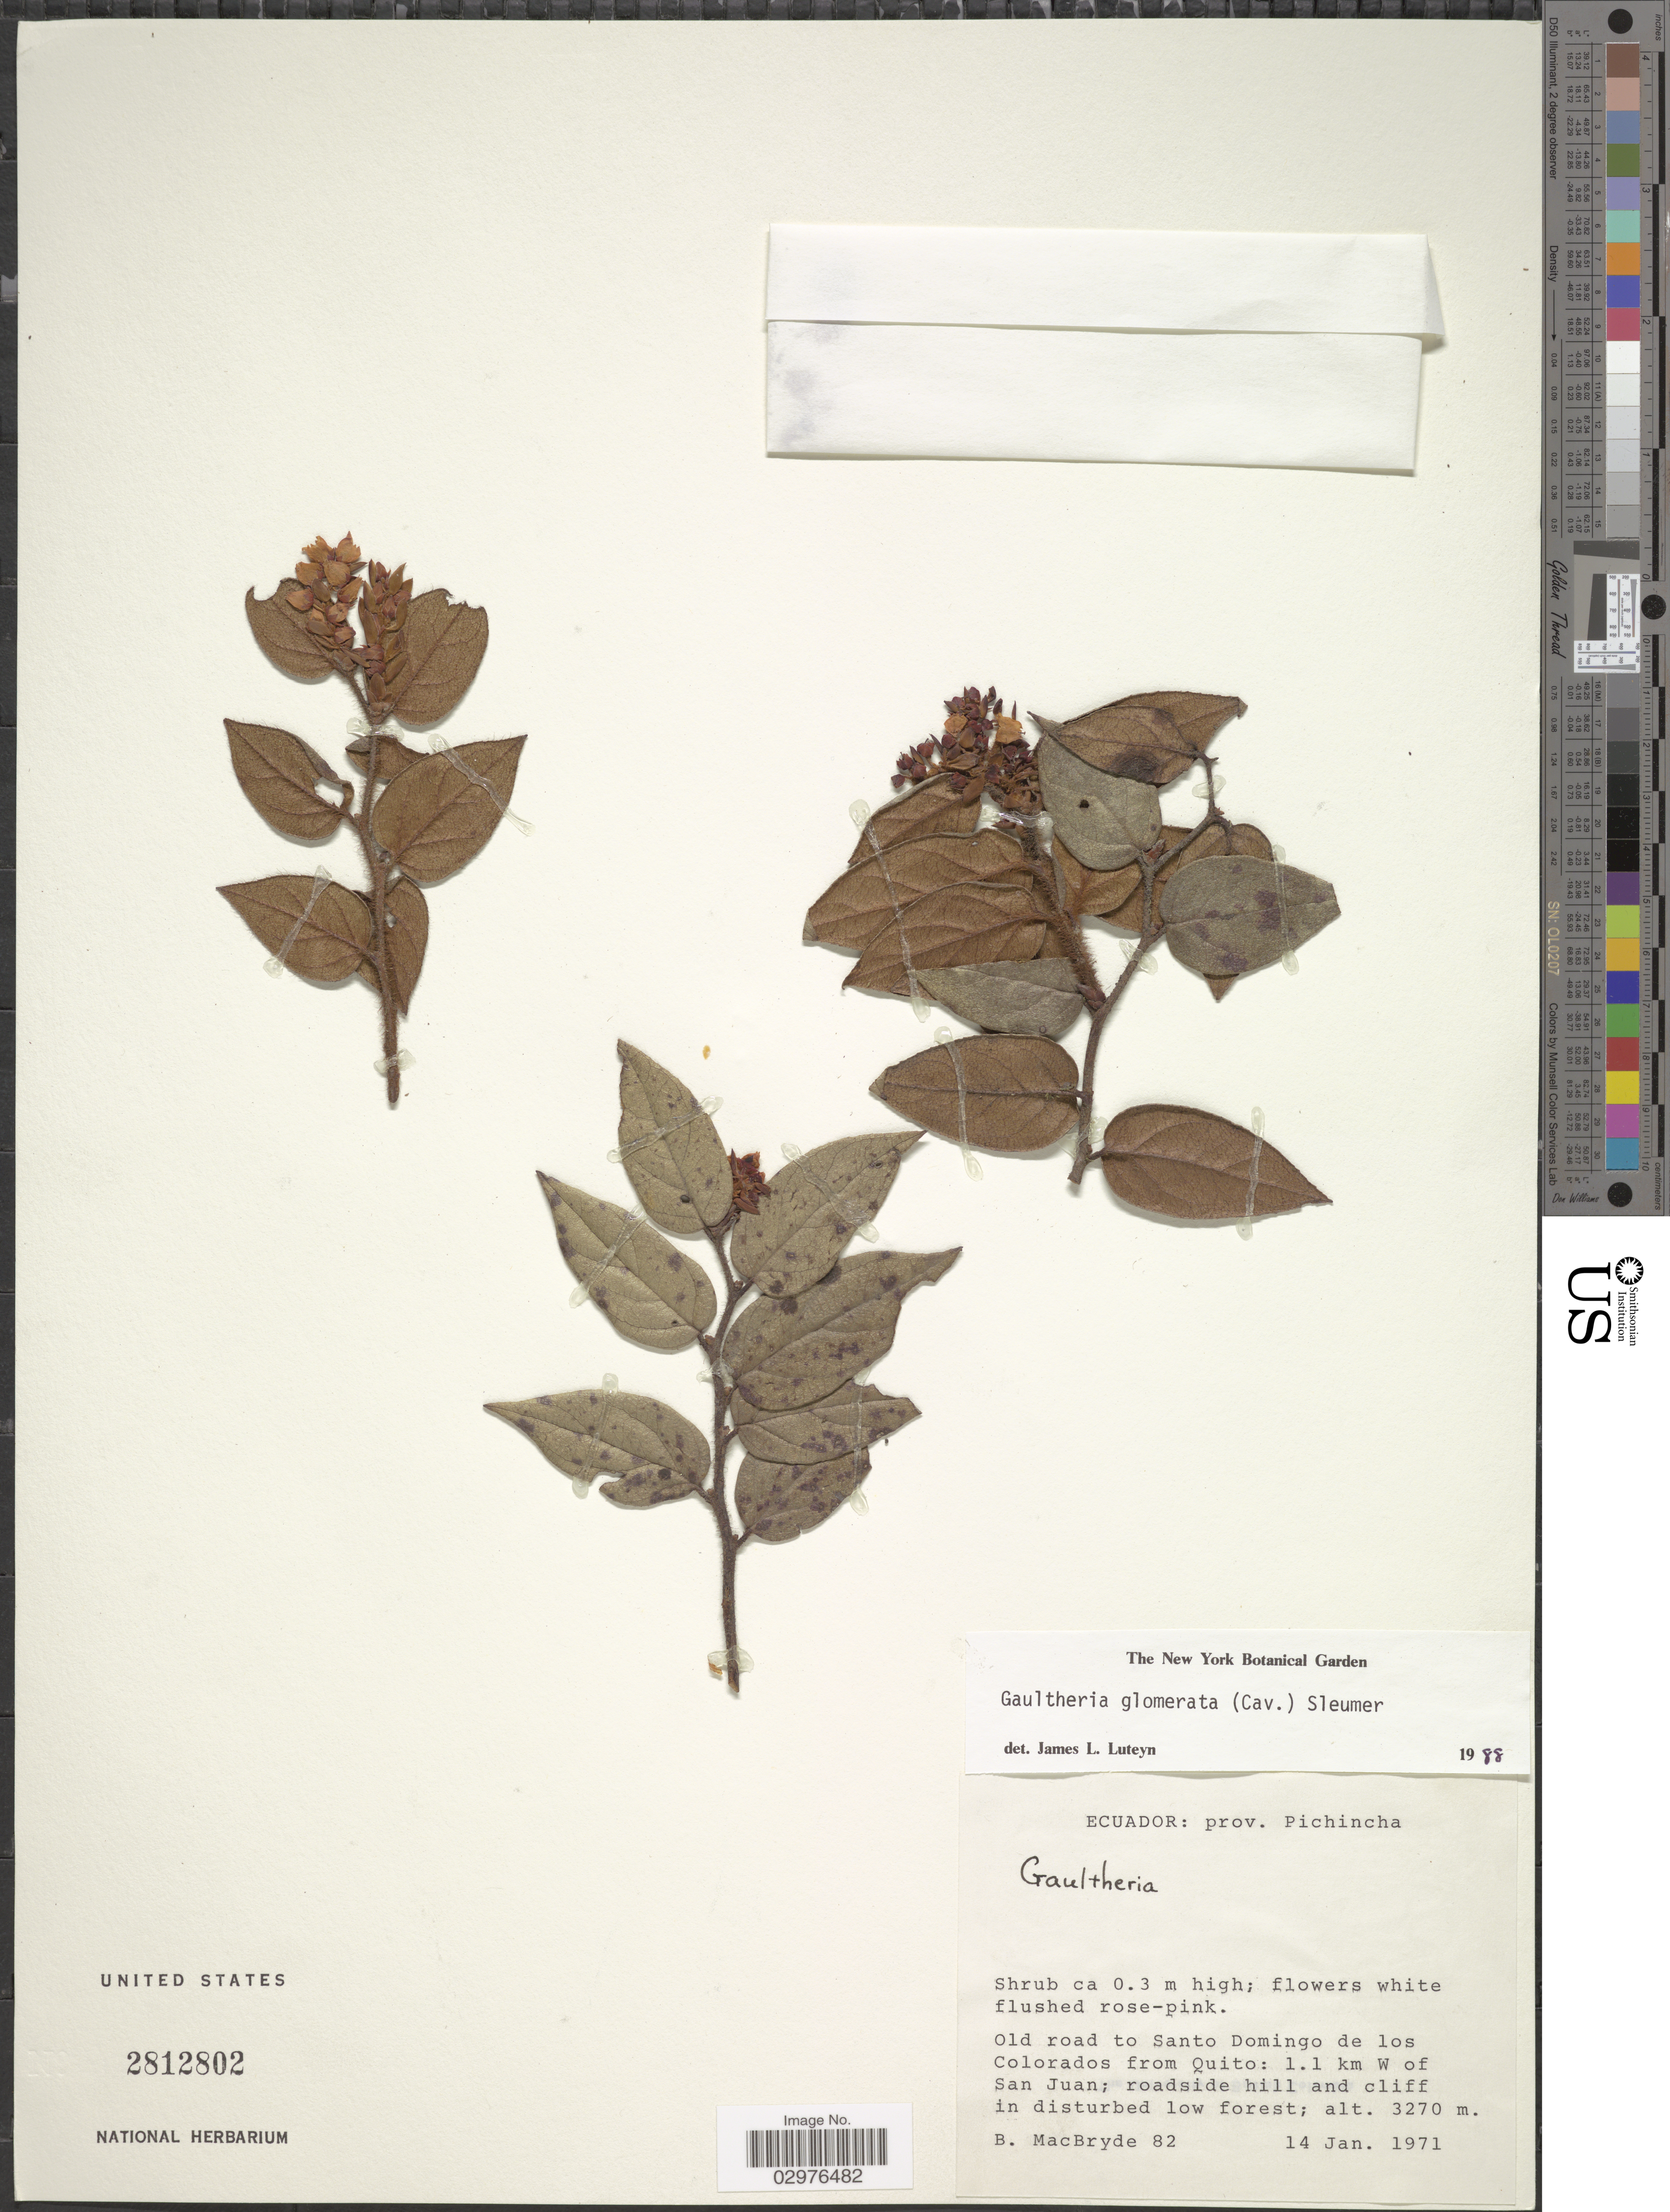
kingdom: Plantae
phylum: Tracheophyta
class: Magnoliopsida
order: Ericales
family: Ericaceae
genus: Gaultheria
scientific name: Gaultheria glomerata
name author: (Cav.) Sleumer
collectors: B. MacBryde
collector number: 82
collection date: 1971-01-14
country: Ecuador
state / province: Pichincha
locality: Old road to Santo Domingo de los Colorados from Quito: 1.1 km W of San Juan.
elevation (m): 3270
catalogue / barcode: US 2812802